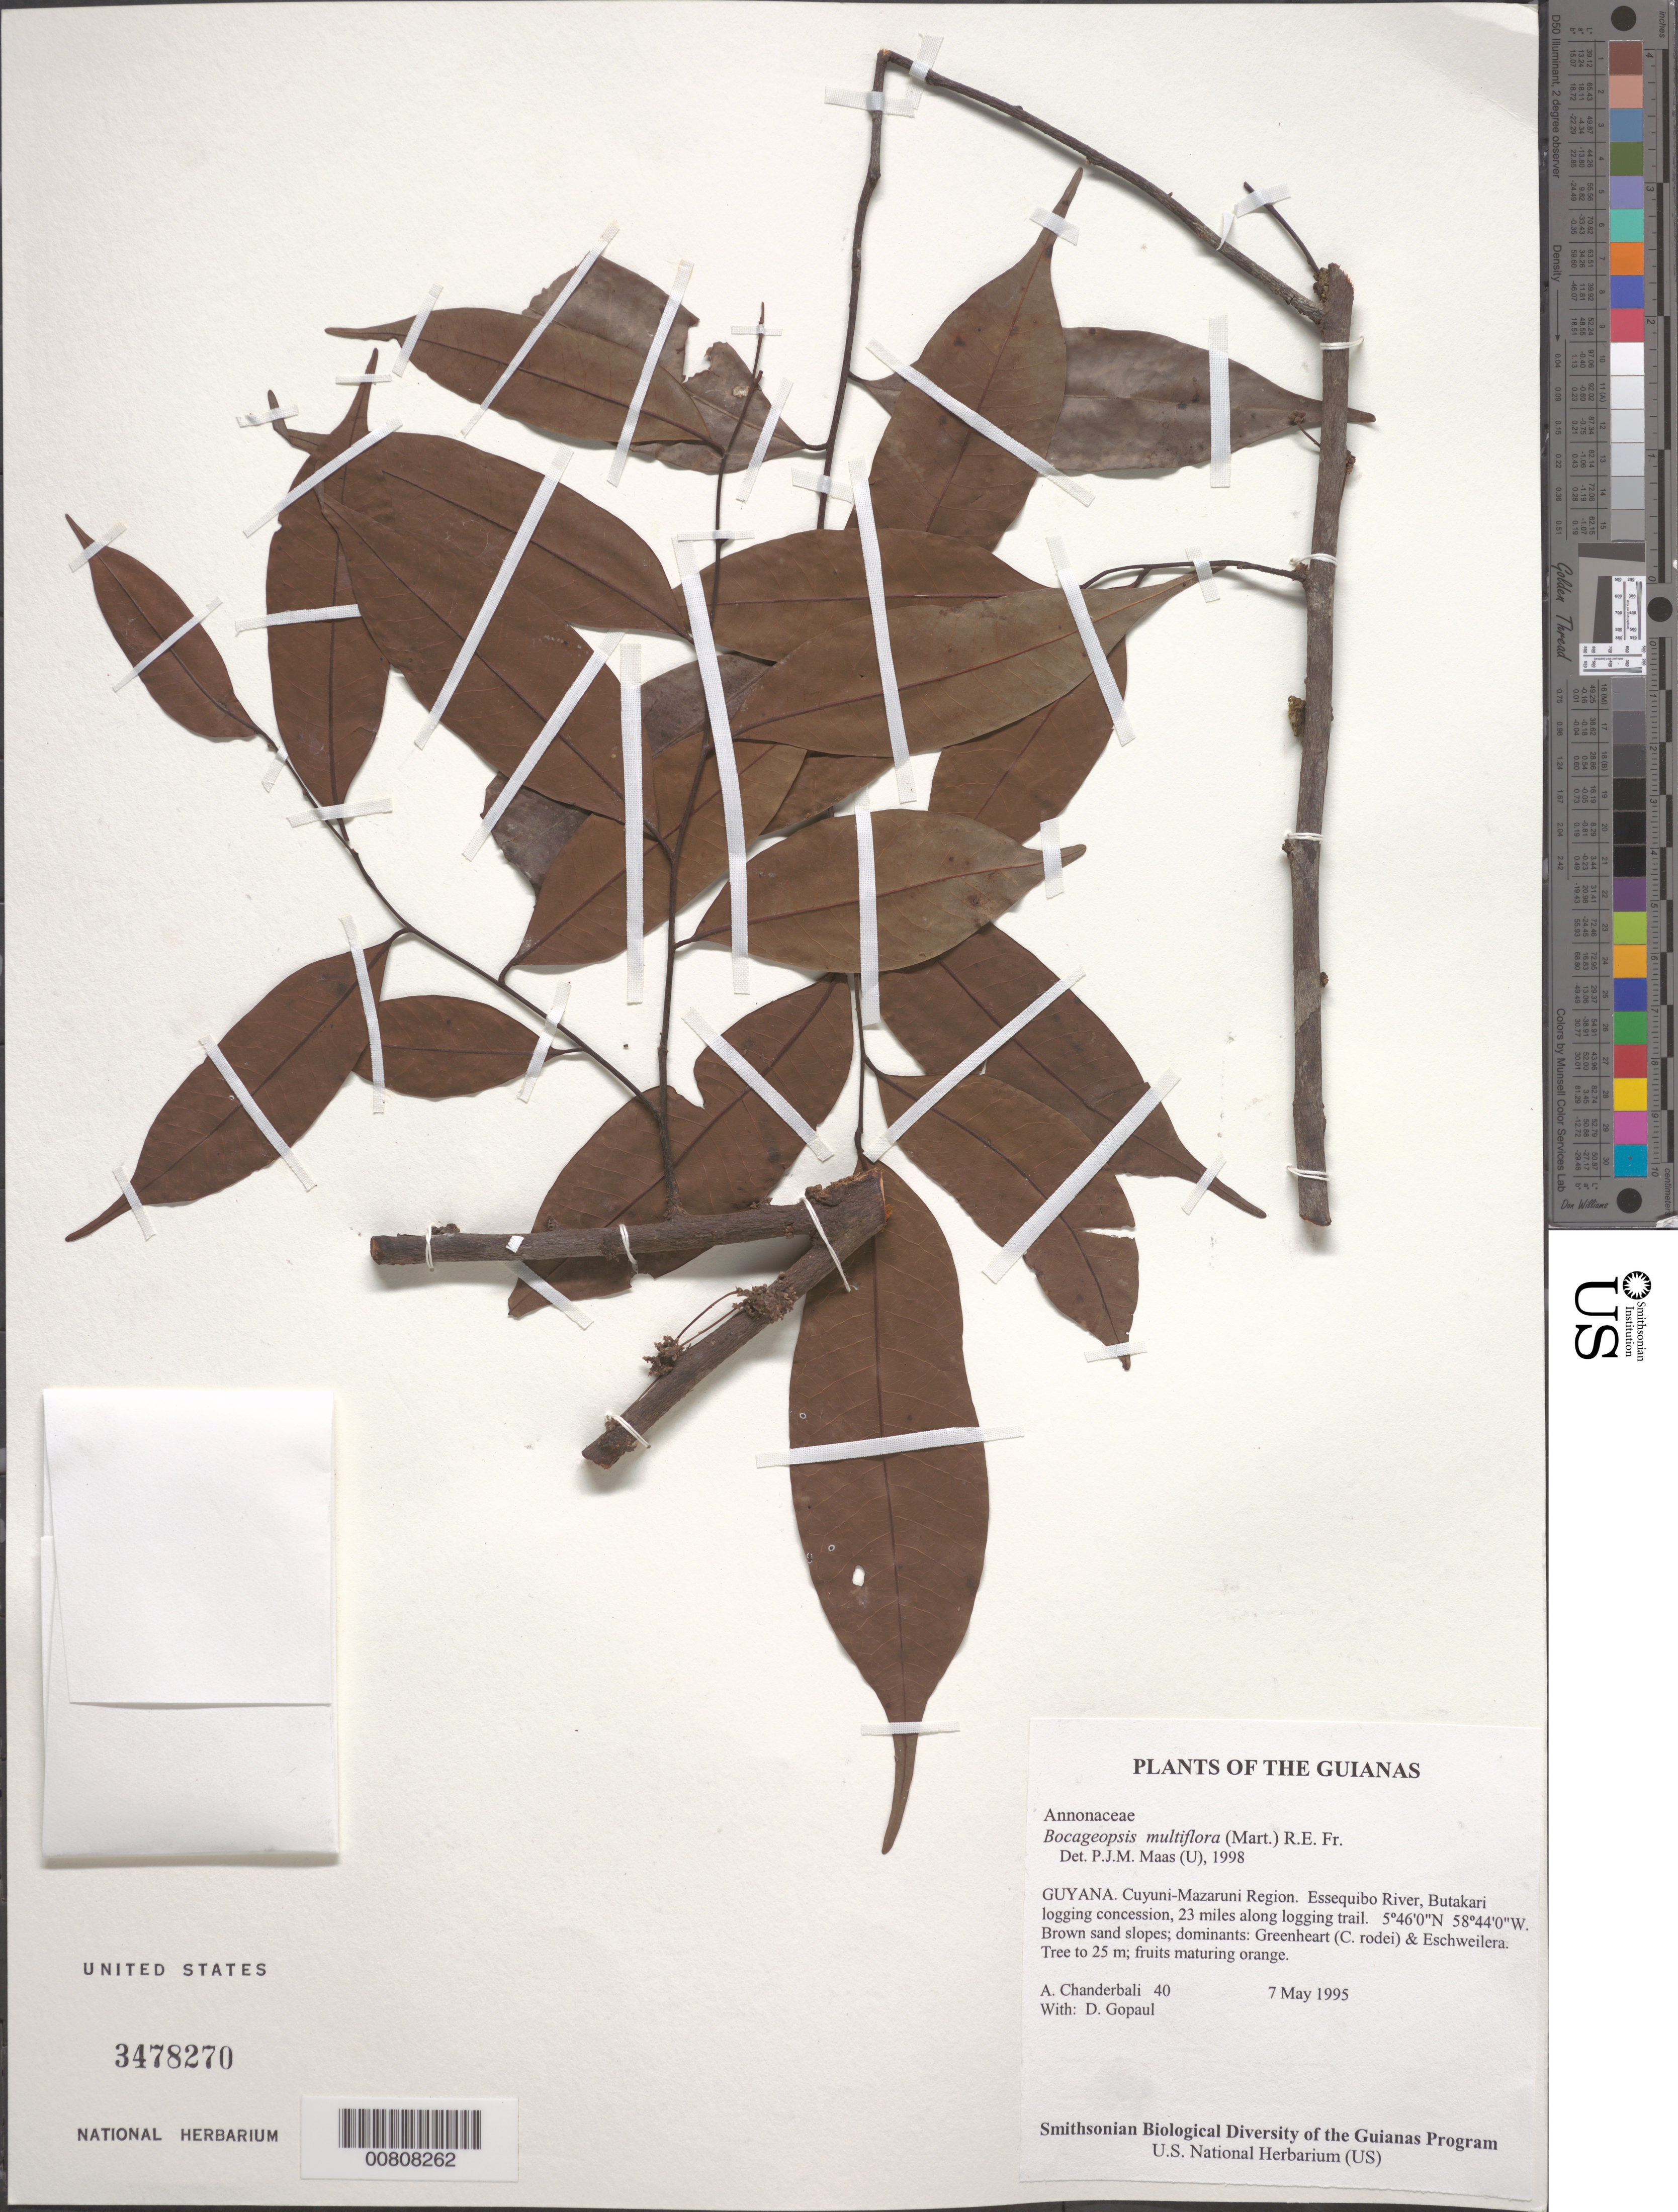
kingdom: Plantae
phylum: Tracheophyta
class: Magnoliopsida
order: Magnoliales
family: Annonaceae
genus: Bocageopsis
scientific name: Bocageopsis multiflora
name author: (Mart.) R.E. Fr.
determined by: Maas, Paul J. M.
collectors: A. S. Chanderbali & D. Gopaul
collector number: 0040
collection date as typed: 7 May 1995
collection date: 1995-05-07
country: Guyana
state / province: Cuyuni-Mazaruni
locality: Essequibo River, Butakari logging concession, 23 miles along logging trail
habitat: Brown sand slopes; dominants: Greenheart (C. rodei) & Eschweilera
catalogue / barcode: US 3478270